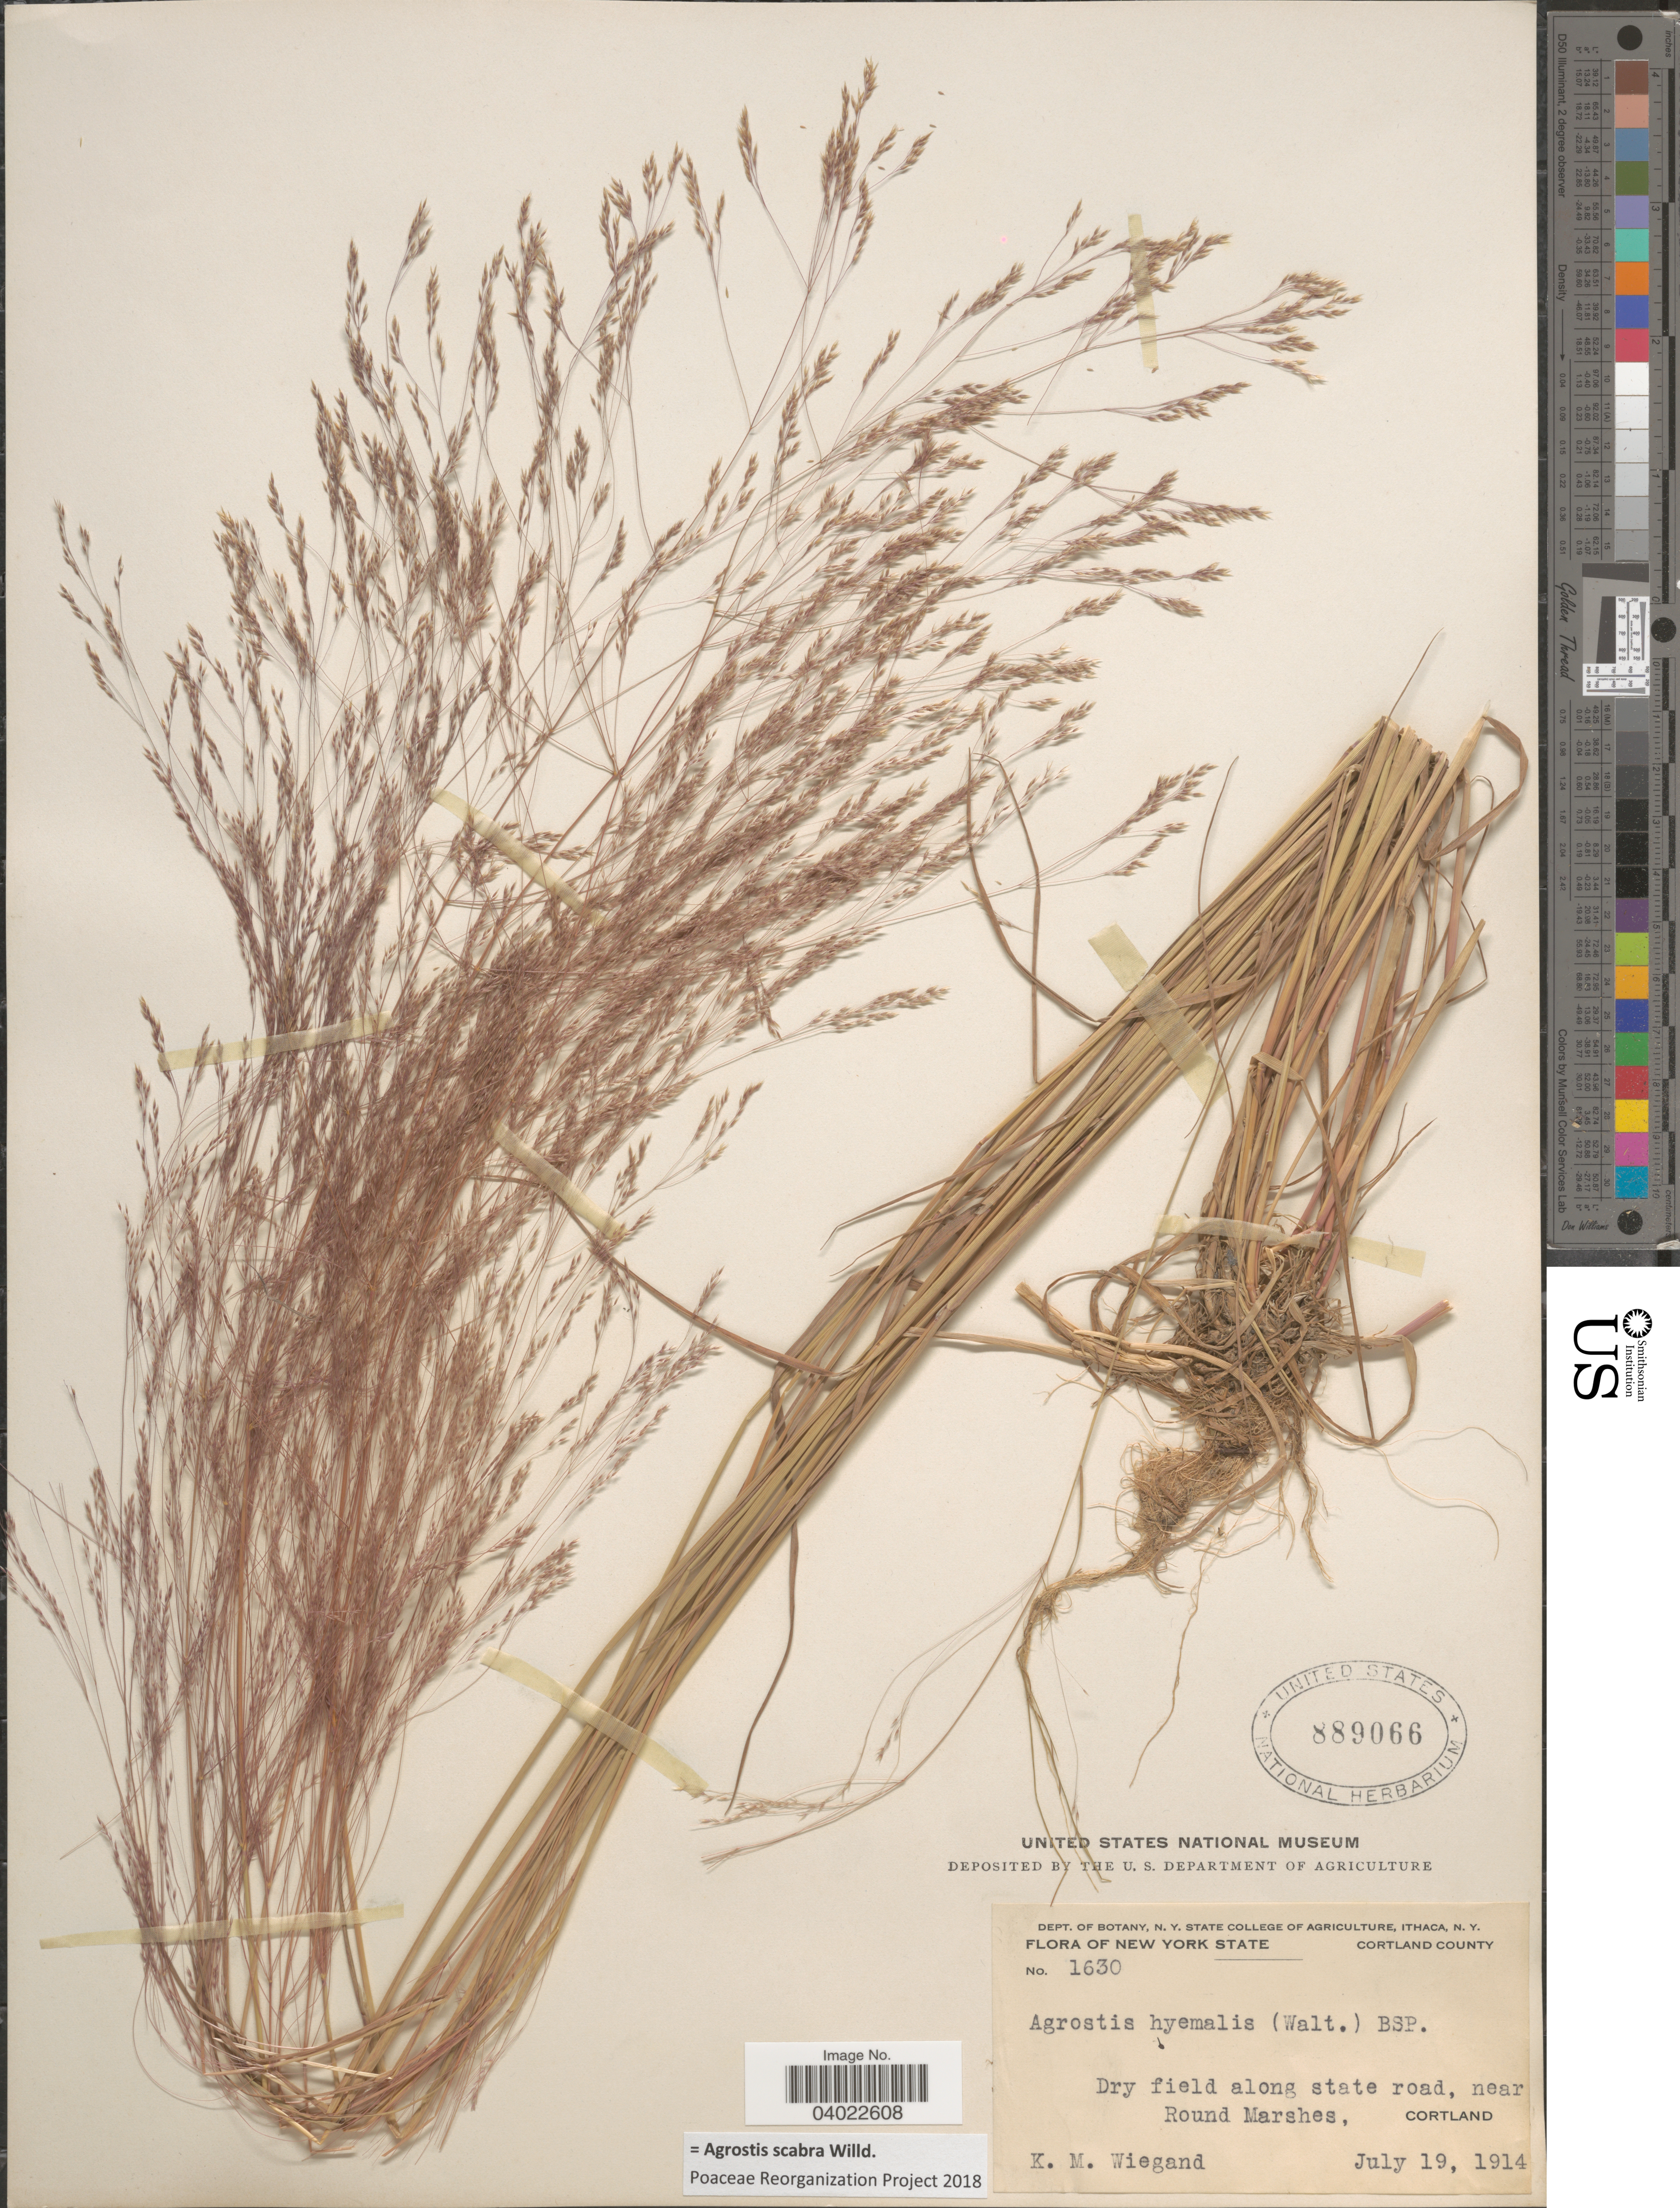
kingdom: Plantae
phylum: Tracheophyta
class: Liliopsida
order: Poales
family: Poaceae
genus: Agrostis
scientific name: Agrostis scabra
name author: Willd.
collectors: K. M. Wiegand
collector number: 1630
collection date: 1914-07-19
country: United States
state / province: New York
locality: Cortland County. Along state road, near Round Marshes, Cortland.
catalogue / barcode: US 889066